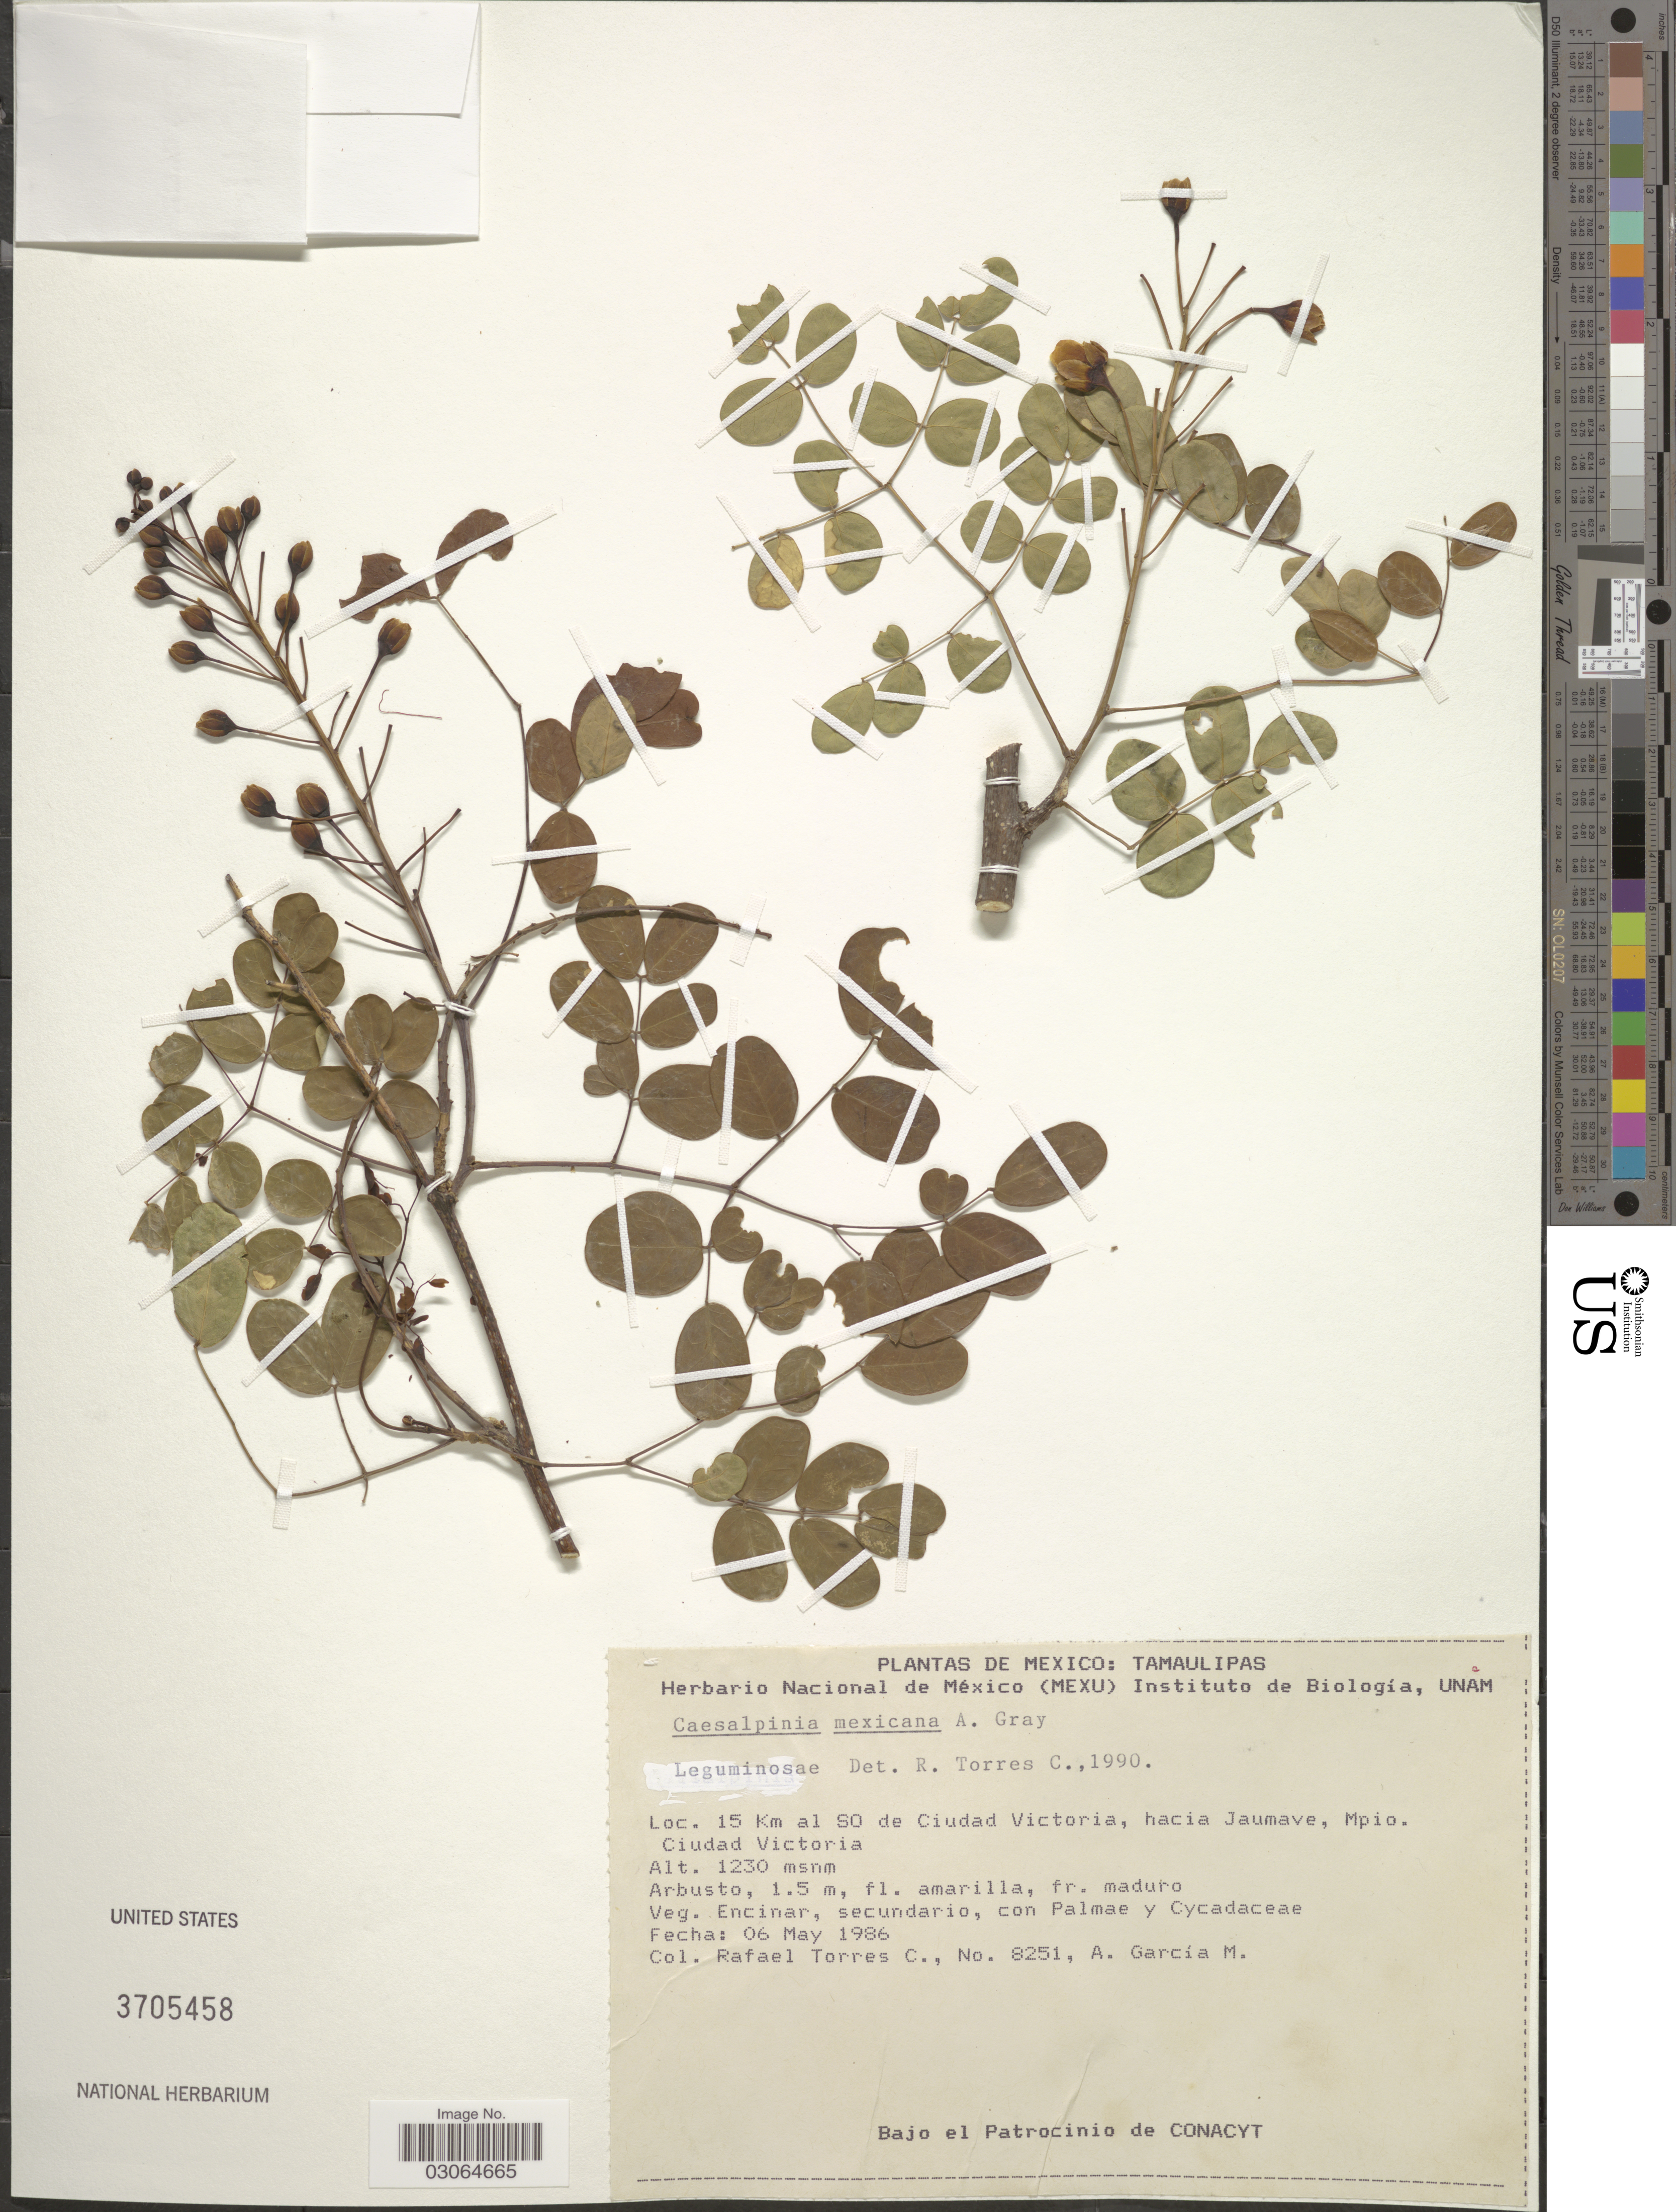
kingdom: Plantae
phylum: Tracheophyta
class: Magnoliopsida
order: Fabales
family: Fabaceae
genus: Erythrostemon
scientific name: Erythrostemon mexicanus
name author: (Rose) Gagnon & G.P. Lewis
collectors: R. Torres C. & A. García M.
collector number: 8251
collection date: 1986-05-06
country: Mexico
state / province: Tamaulipas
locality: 15 Km al SO de Ciudad Victoria, hacia Jaumave, Mpio. Ciudad Victoria.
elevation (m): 1230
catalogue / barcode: US 3705458